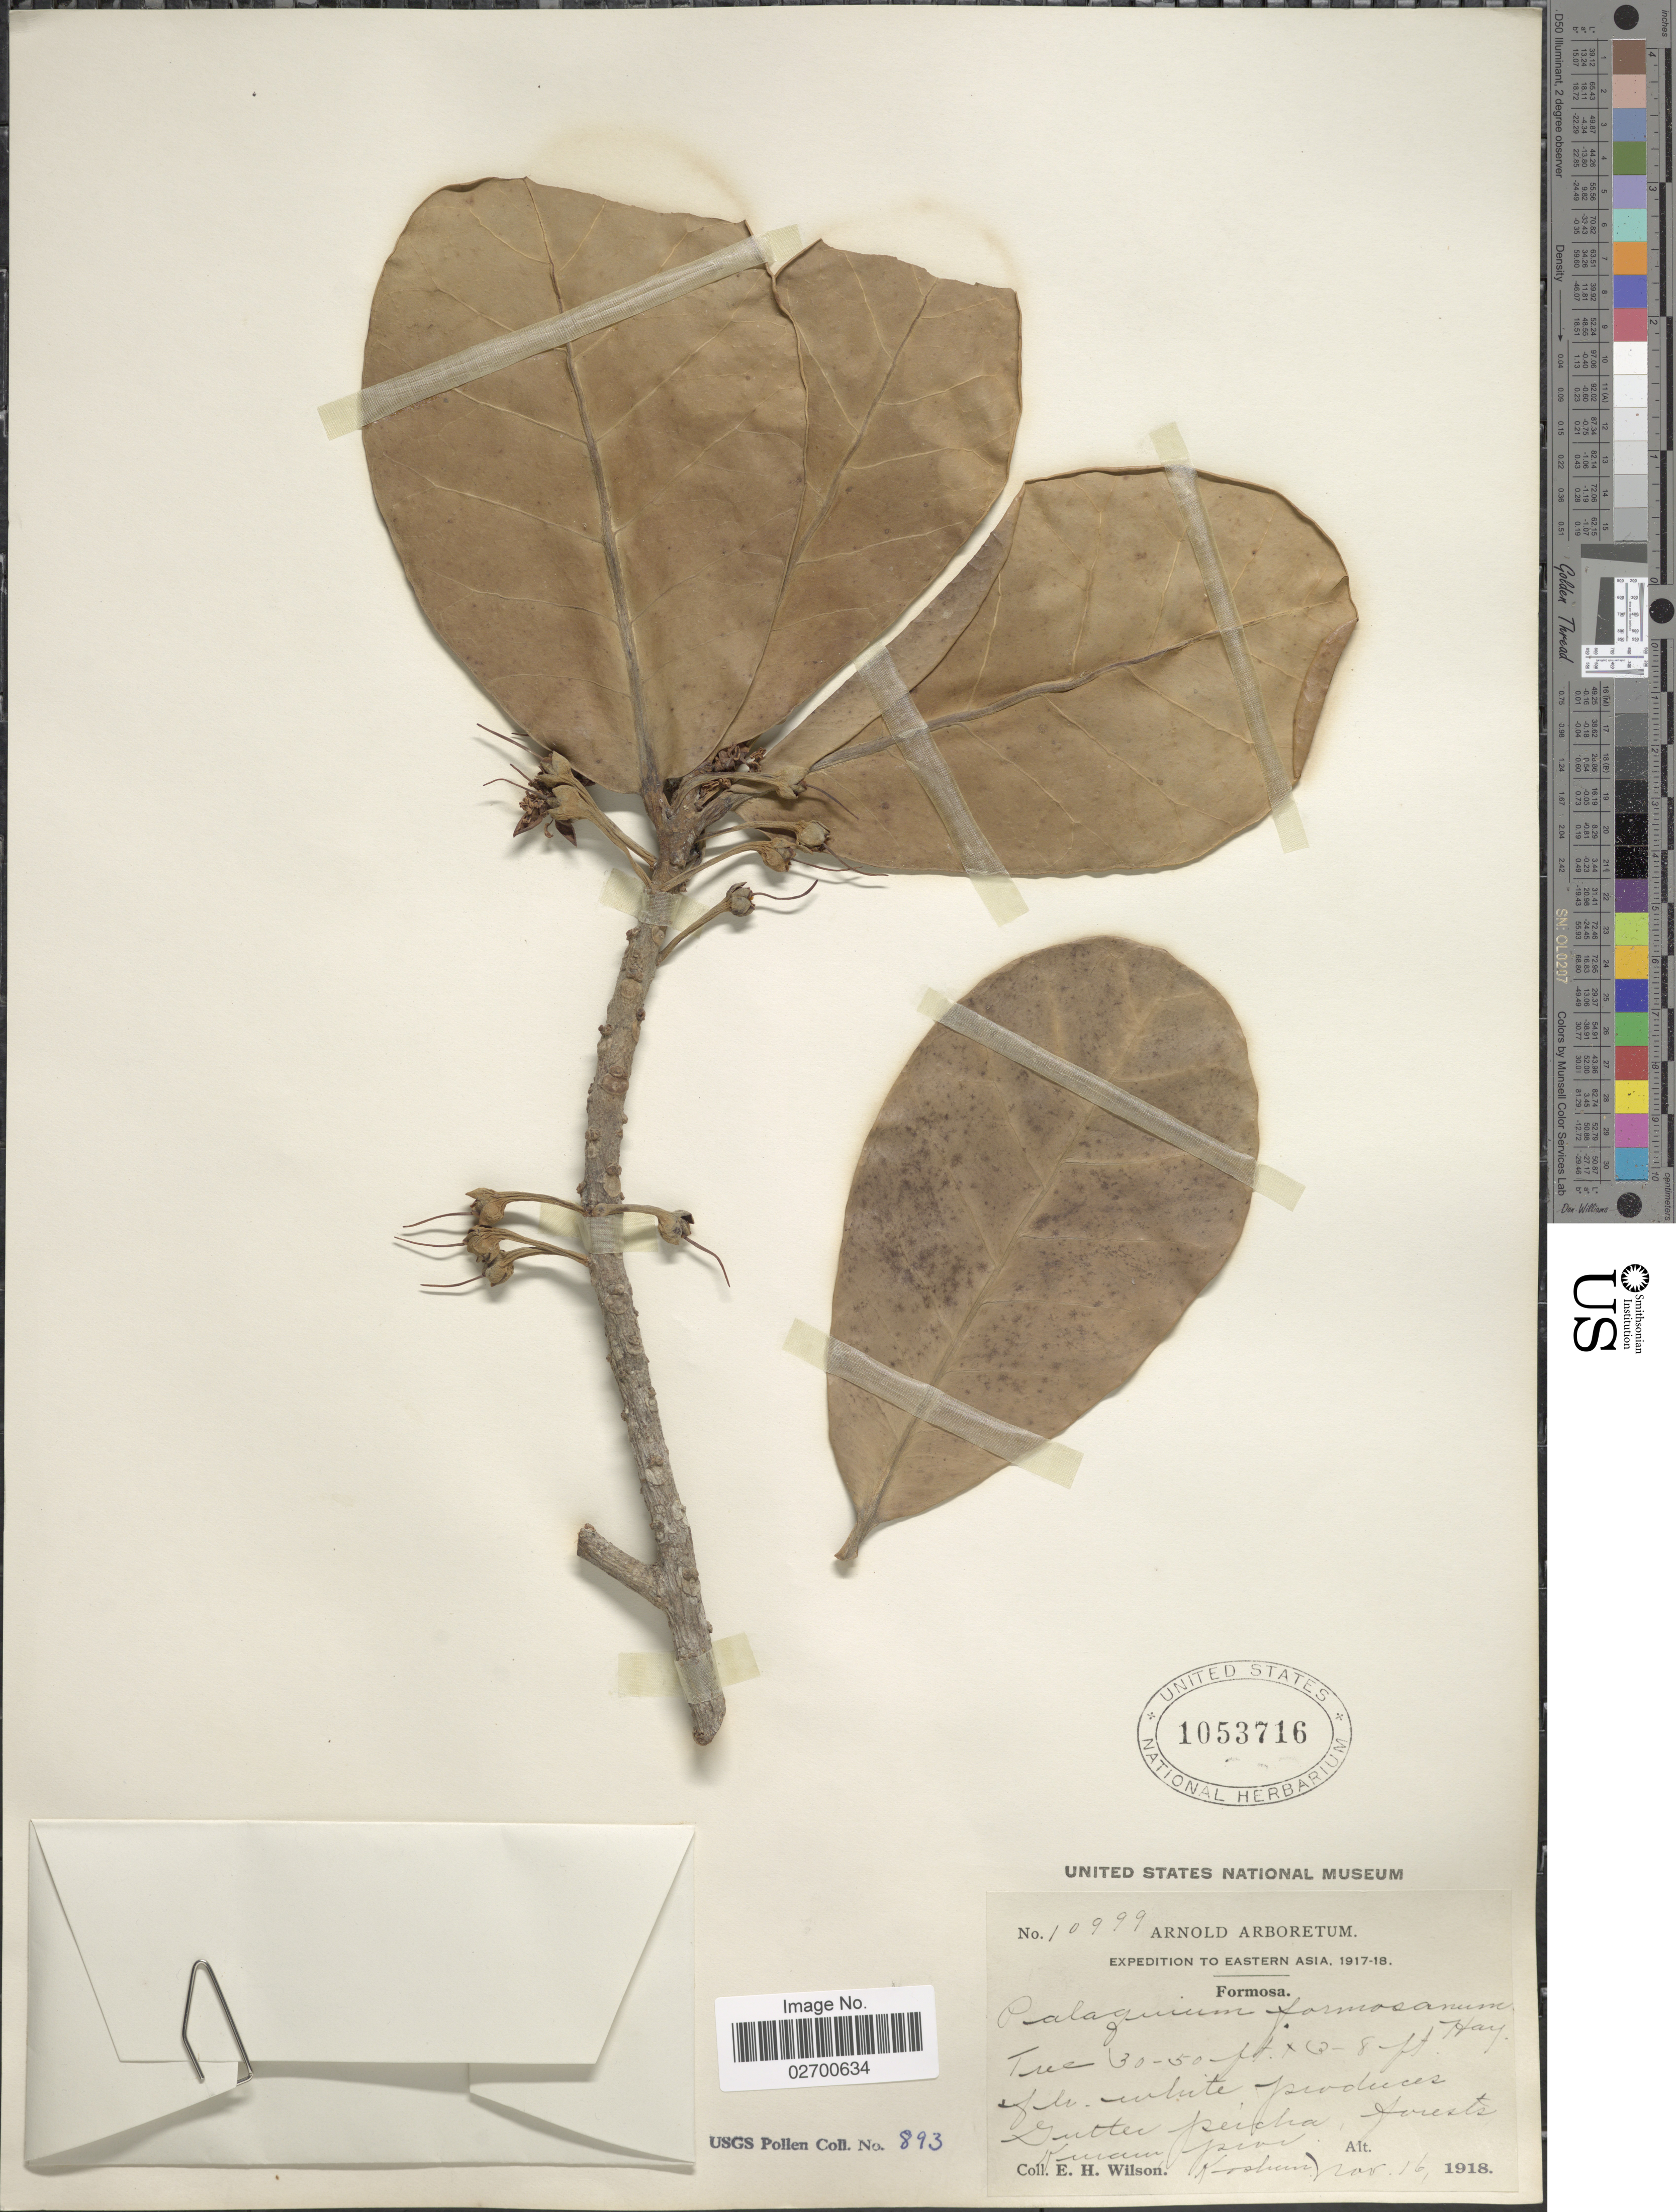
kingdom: Plantae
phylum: Tracheophyta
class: Magnoliopsida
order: Ericales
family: Sapotaceae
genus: Palaquium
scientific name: Palaquium formosanum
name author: Hayata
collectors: E. Wilson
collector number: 10999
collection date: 1918-11-16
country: Taiwan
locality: Formosa, forests, Kuraru, prov. Koshun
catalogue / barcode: US 1053716